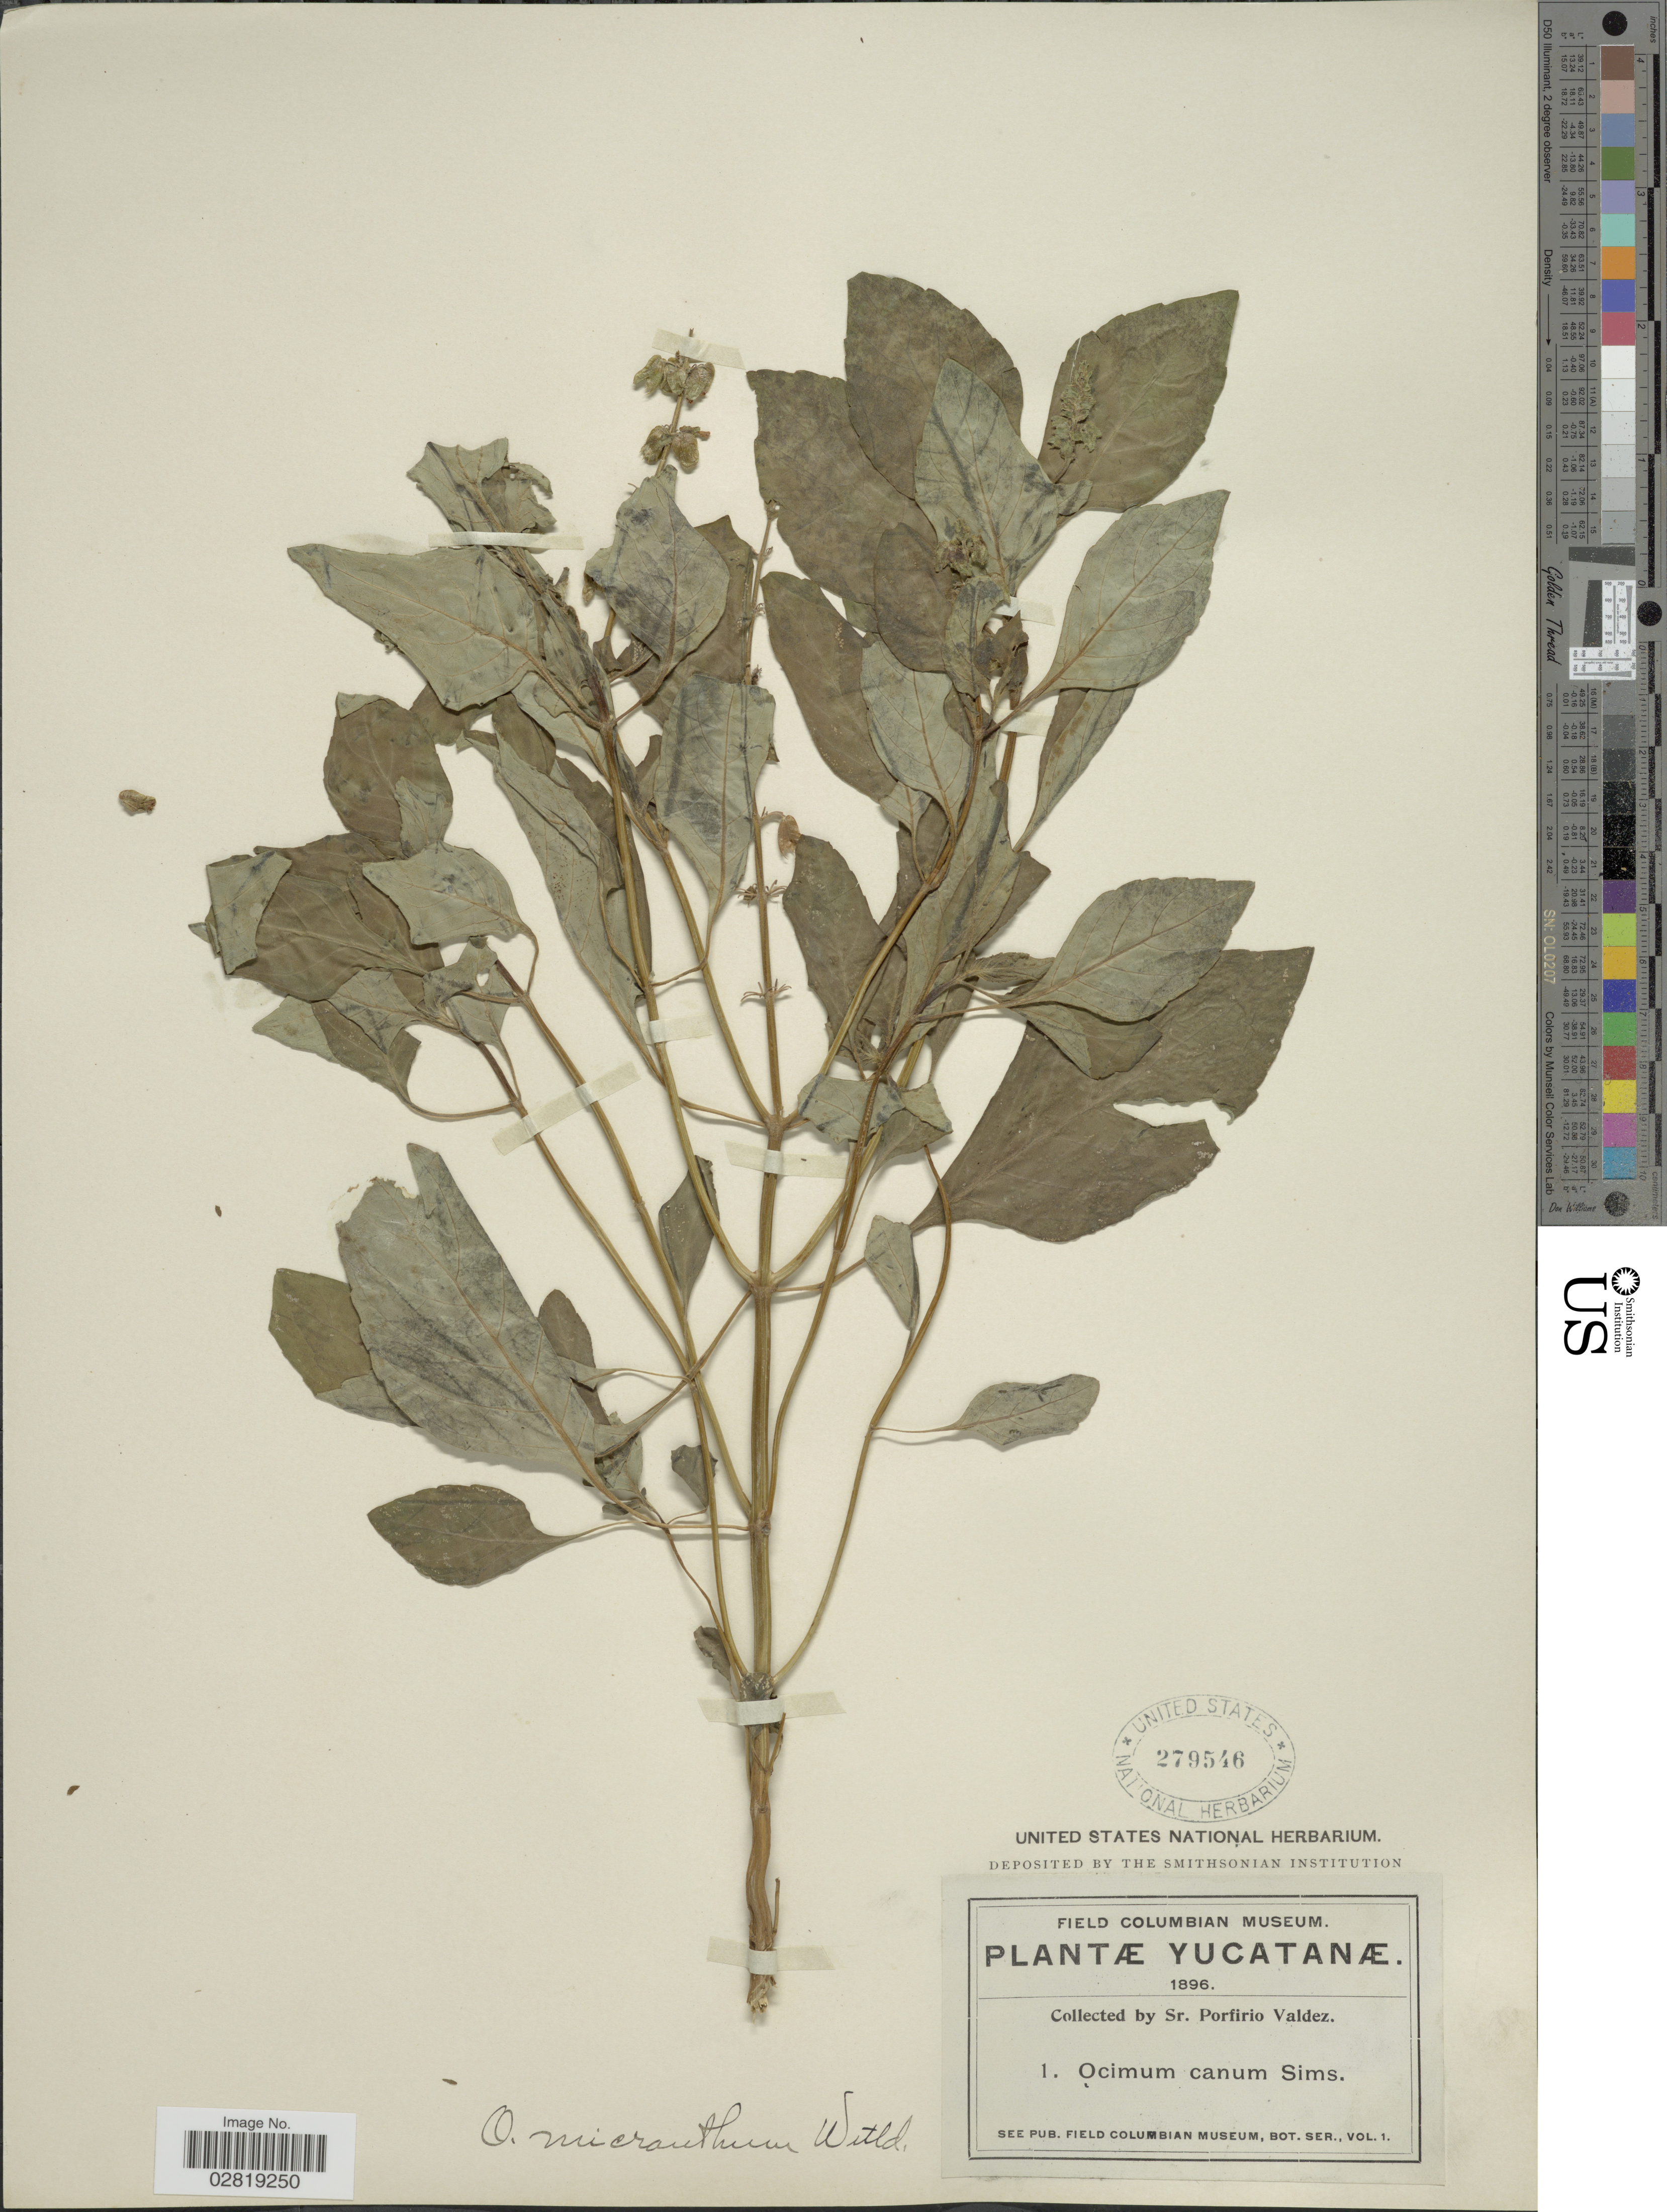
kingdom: Plantae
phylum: Tracheophyta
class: Magnoliopsida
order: Lamiales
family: Lamiaceae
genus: Ocimum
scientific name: Ocimum campechianum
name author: Mill.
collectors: P. Valdez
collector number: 1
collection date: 1896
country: Mexico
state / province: Yucatán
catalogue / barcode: US 279546